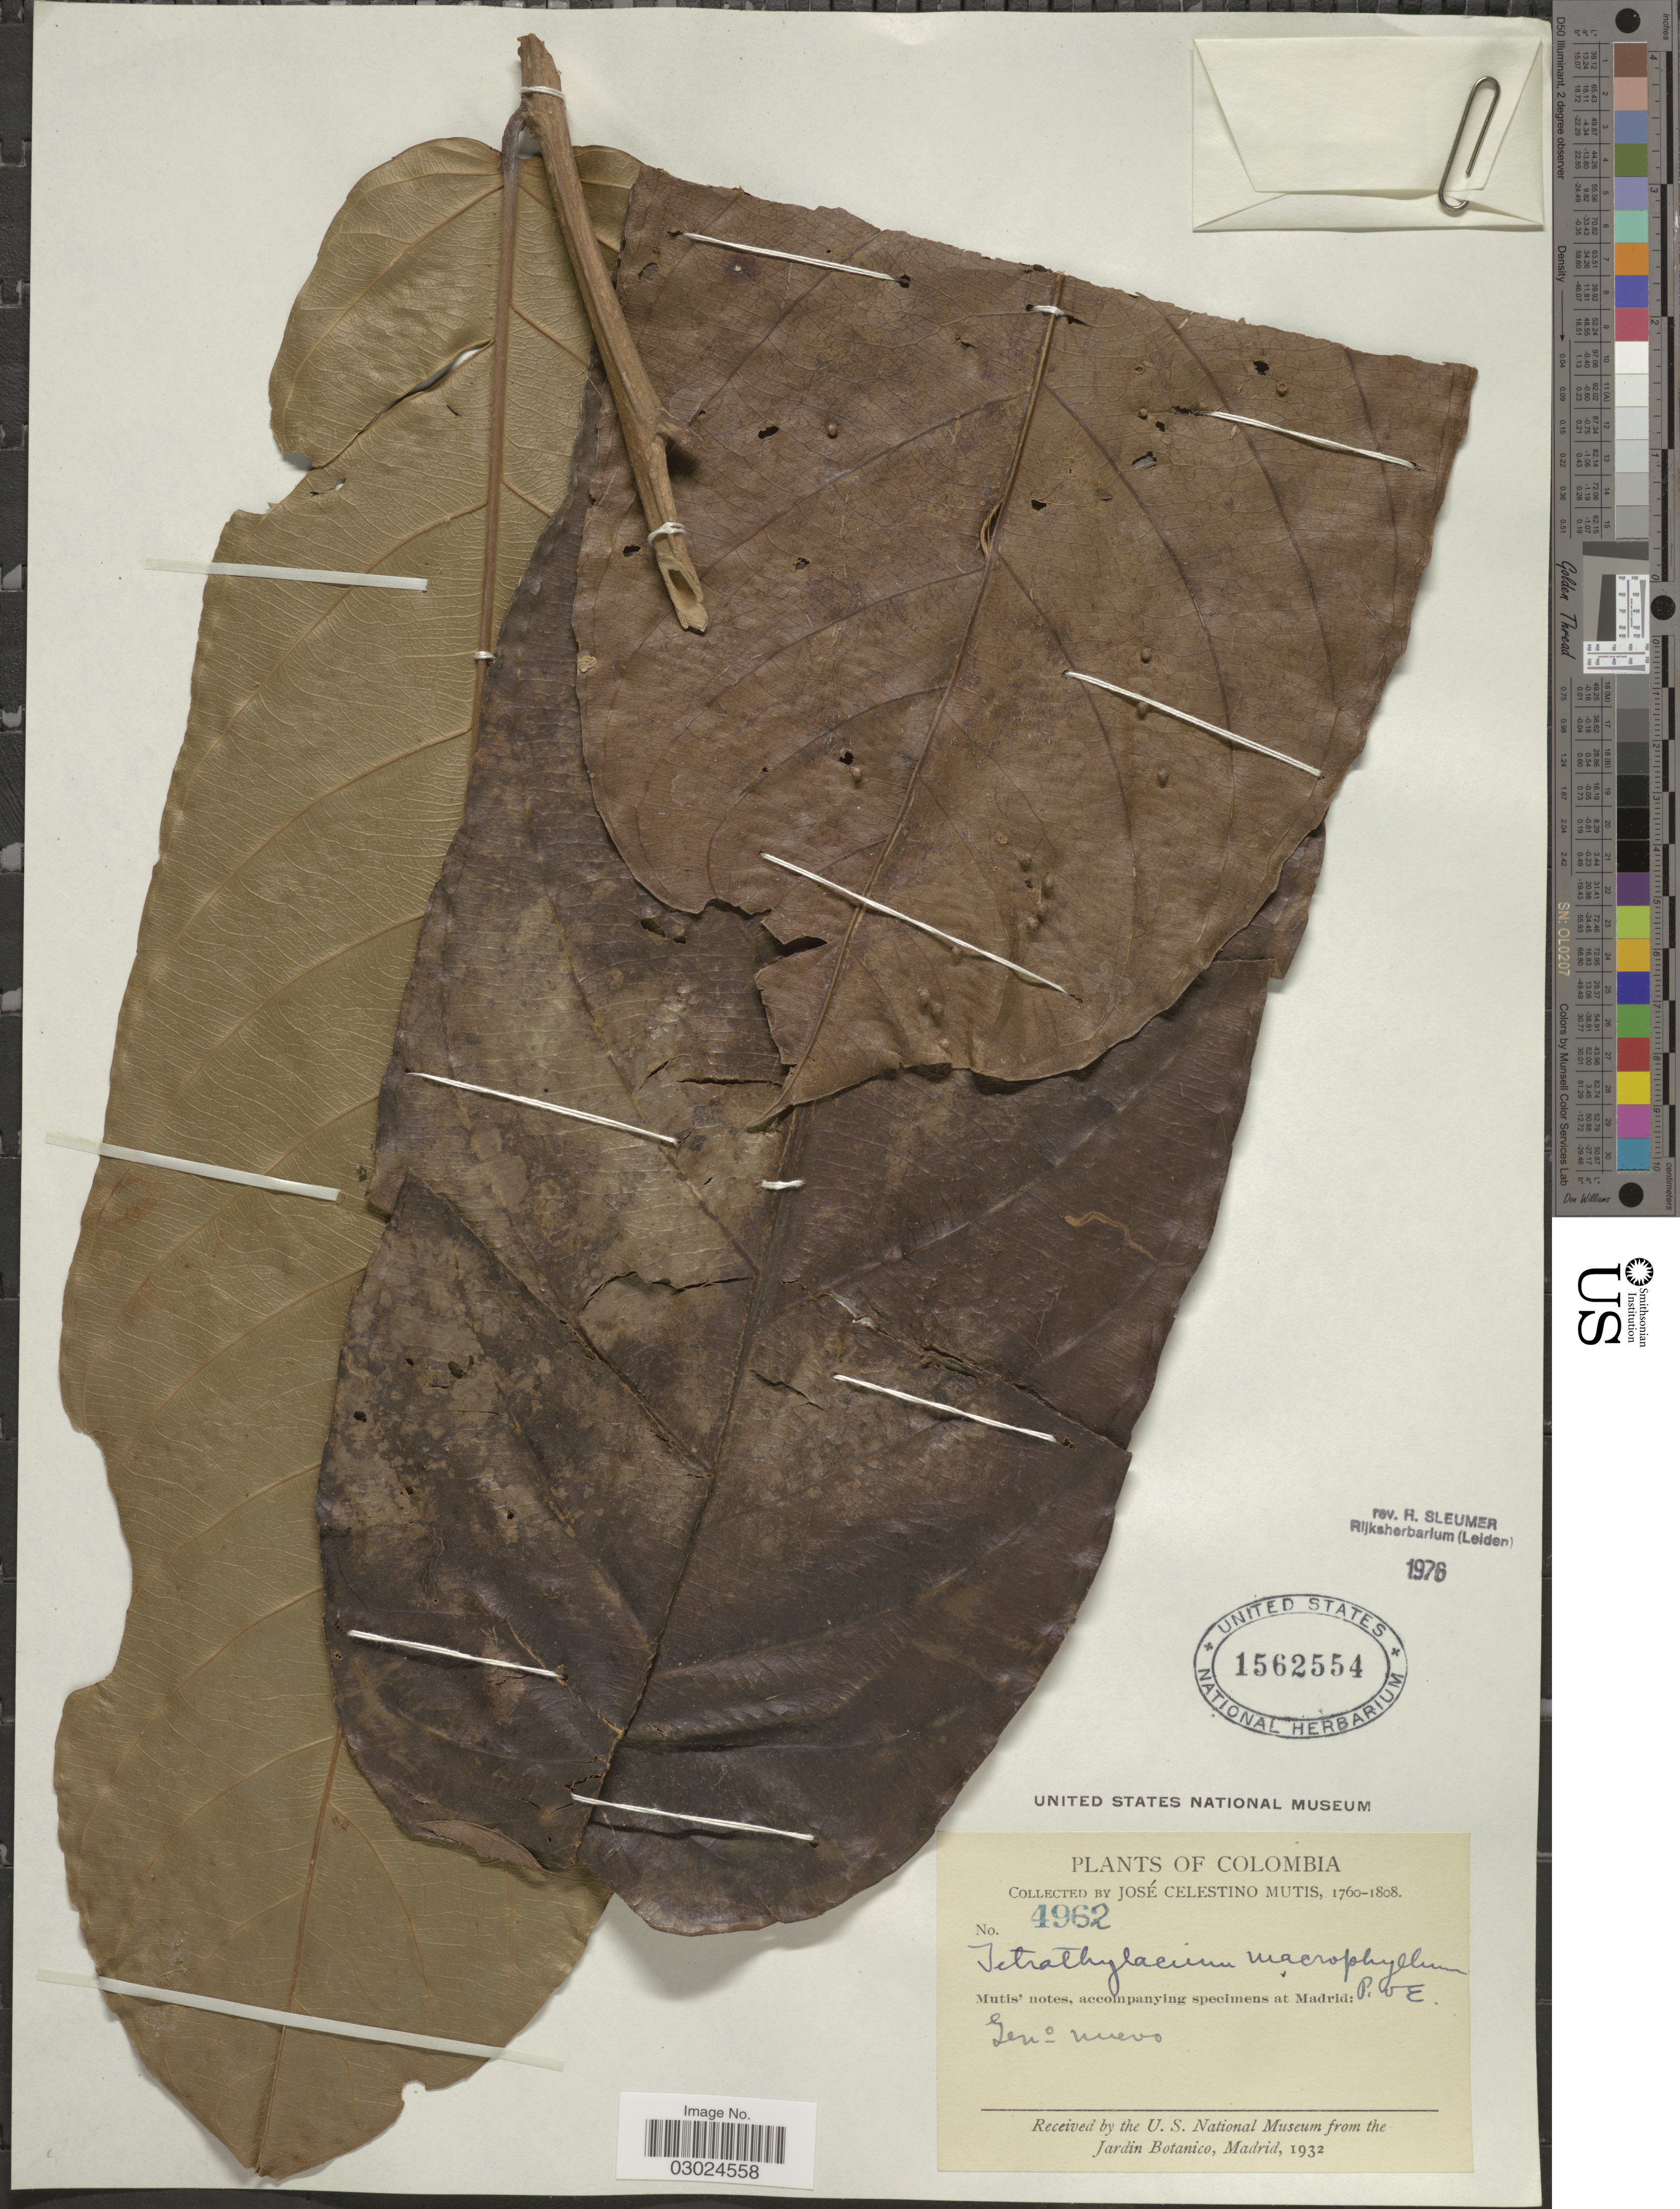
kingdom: Plantae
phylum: Tracheophyta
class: Magnoliopsida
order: Malpighiales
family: Salicaceae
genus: Tetrathylacium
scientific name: Tetrathylacium macrophyllum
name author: Poepp.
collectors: J. C. B. Mutis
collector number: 4962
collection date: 1760/1808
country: Colombia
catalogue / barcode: US 1562554